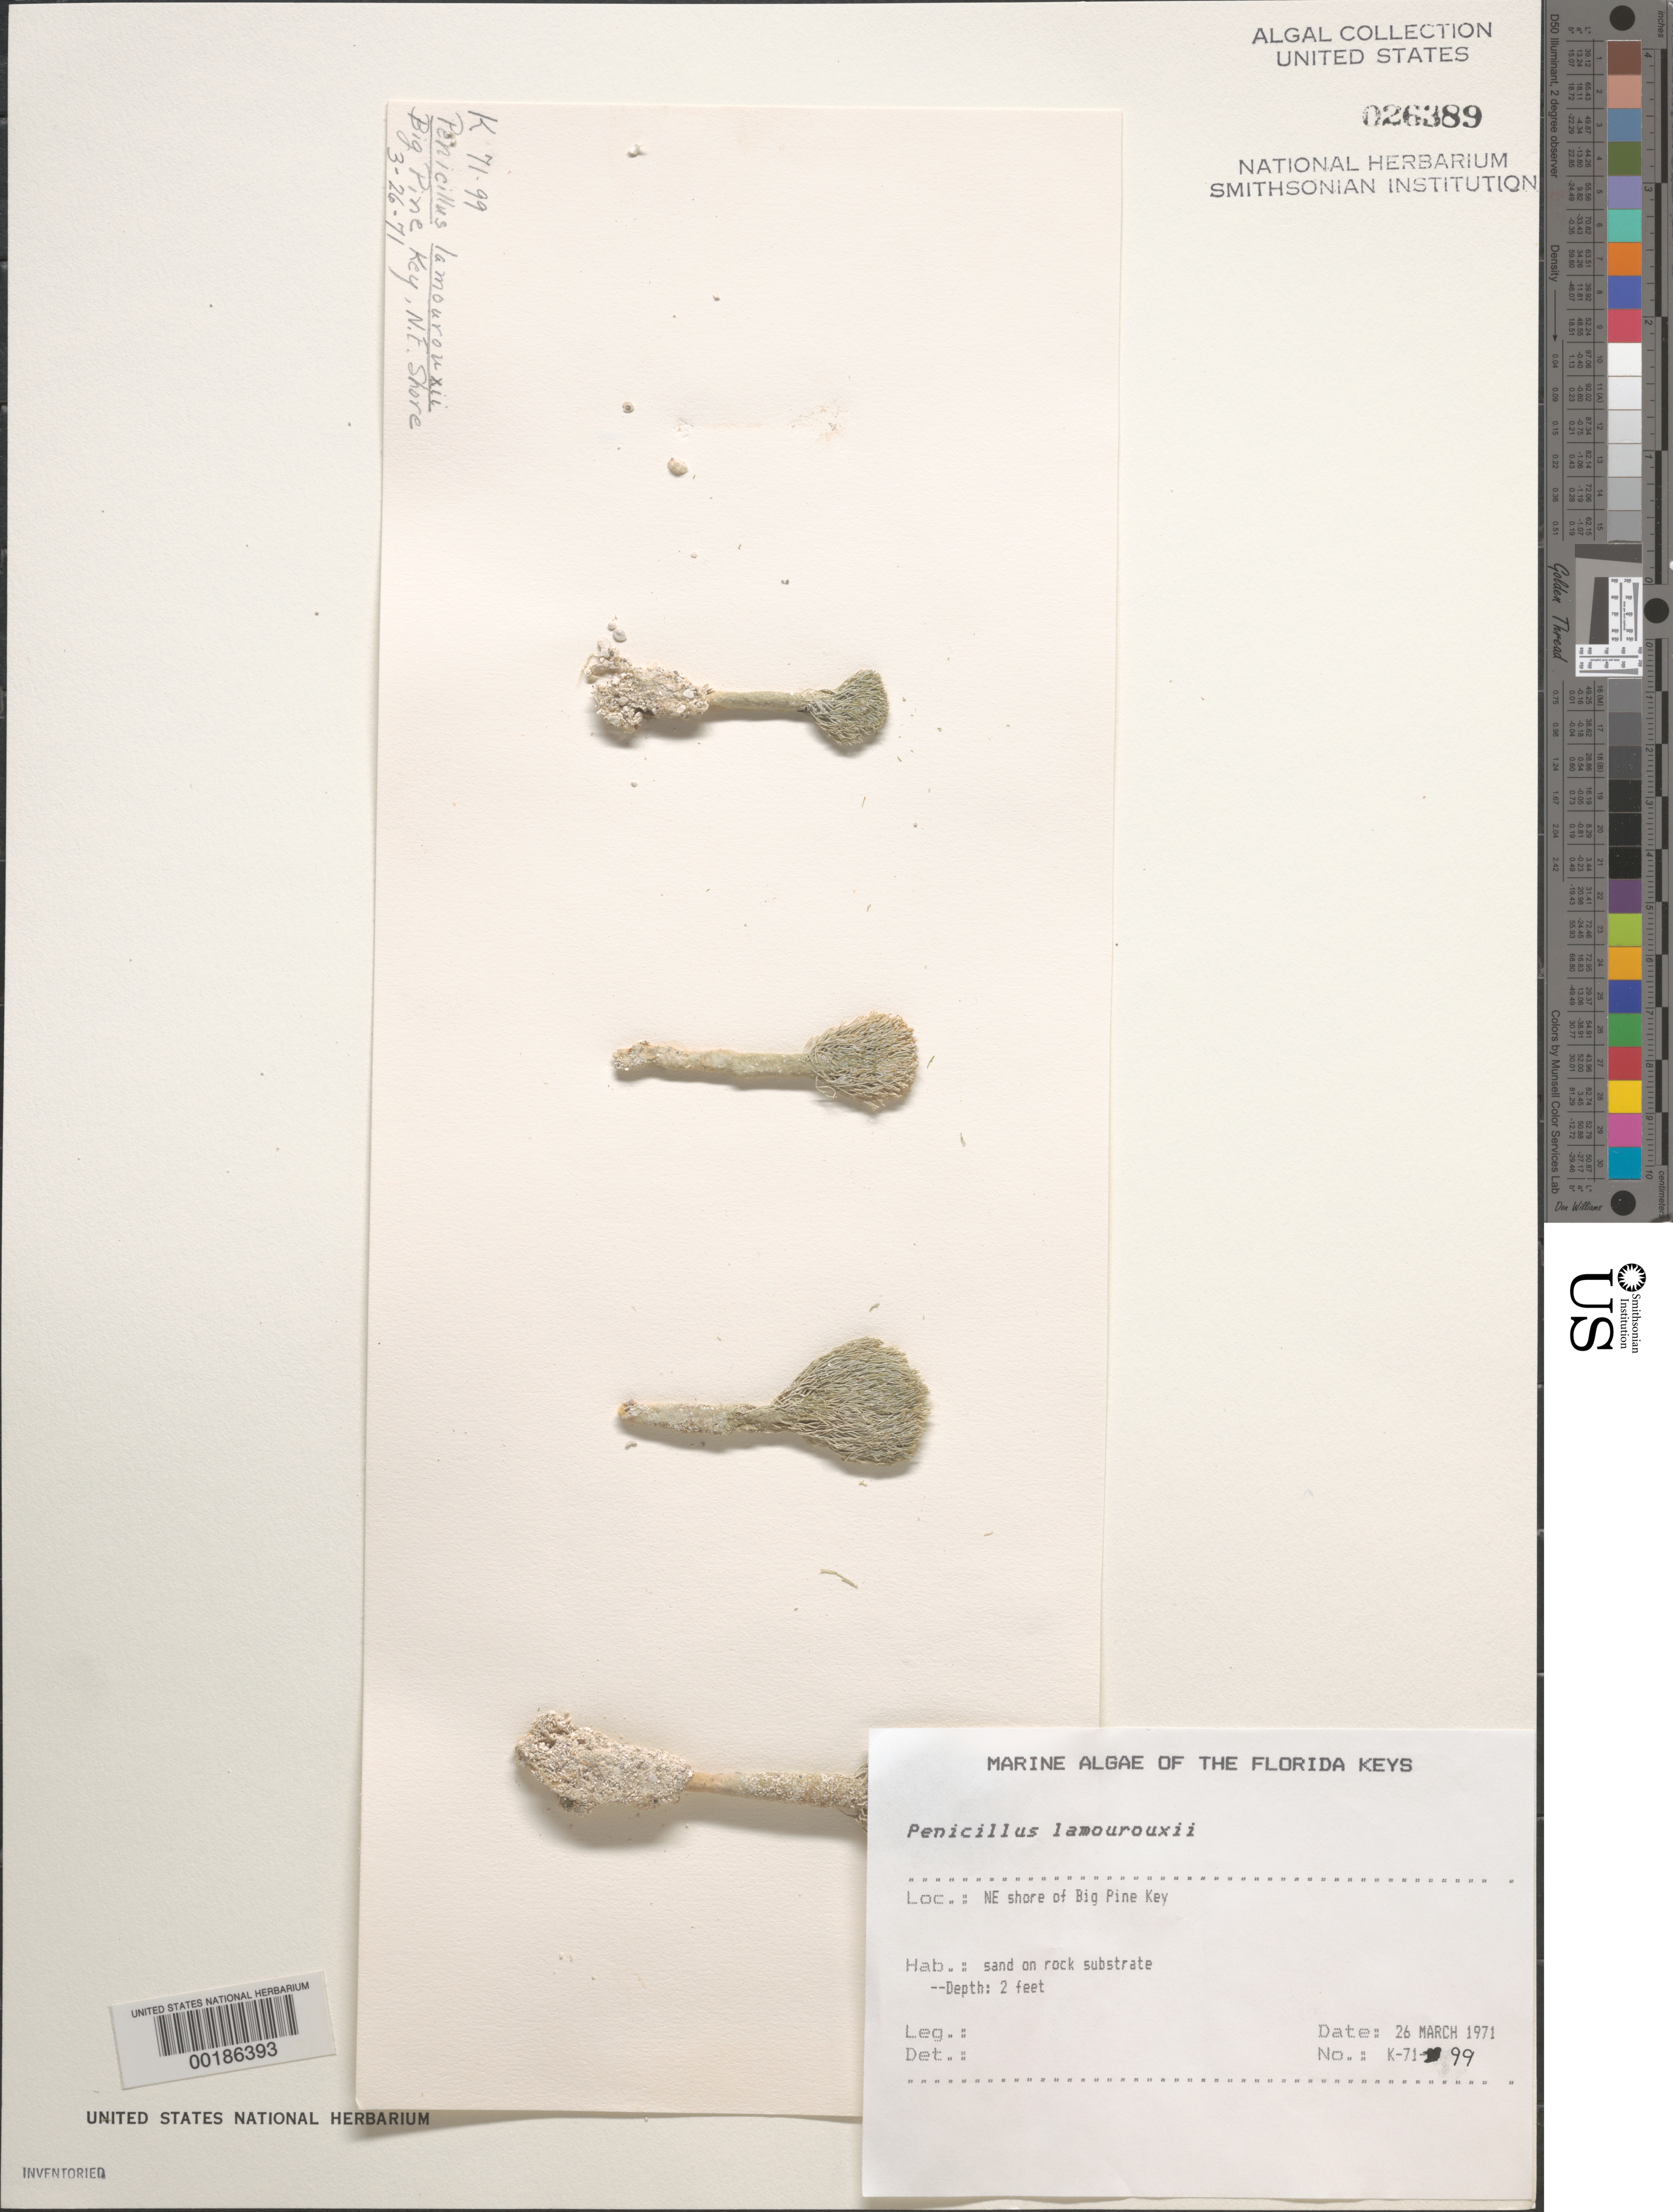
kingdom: Plantae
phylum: Chlorophyta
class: Ulvophyceae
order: Bryopsidales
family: Udoteaceae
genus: Penicillus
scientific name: Penicillus lamourouxii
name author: Decne.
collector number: K-71-99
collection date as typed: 26 Mar 1971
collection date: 1971-03-26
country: United States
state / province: Florida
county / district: Monroe County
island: Big Pine Key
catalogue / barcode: US 26389